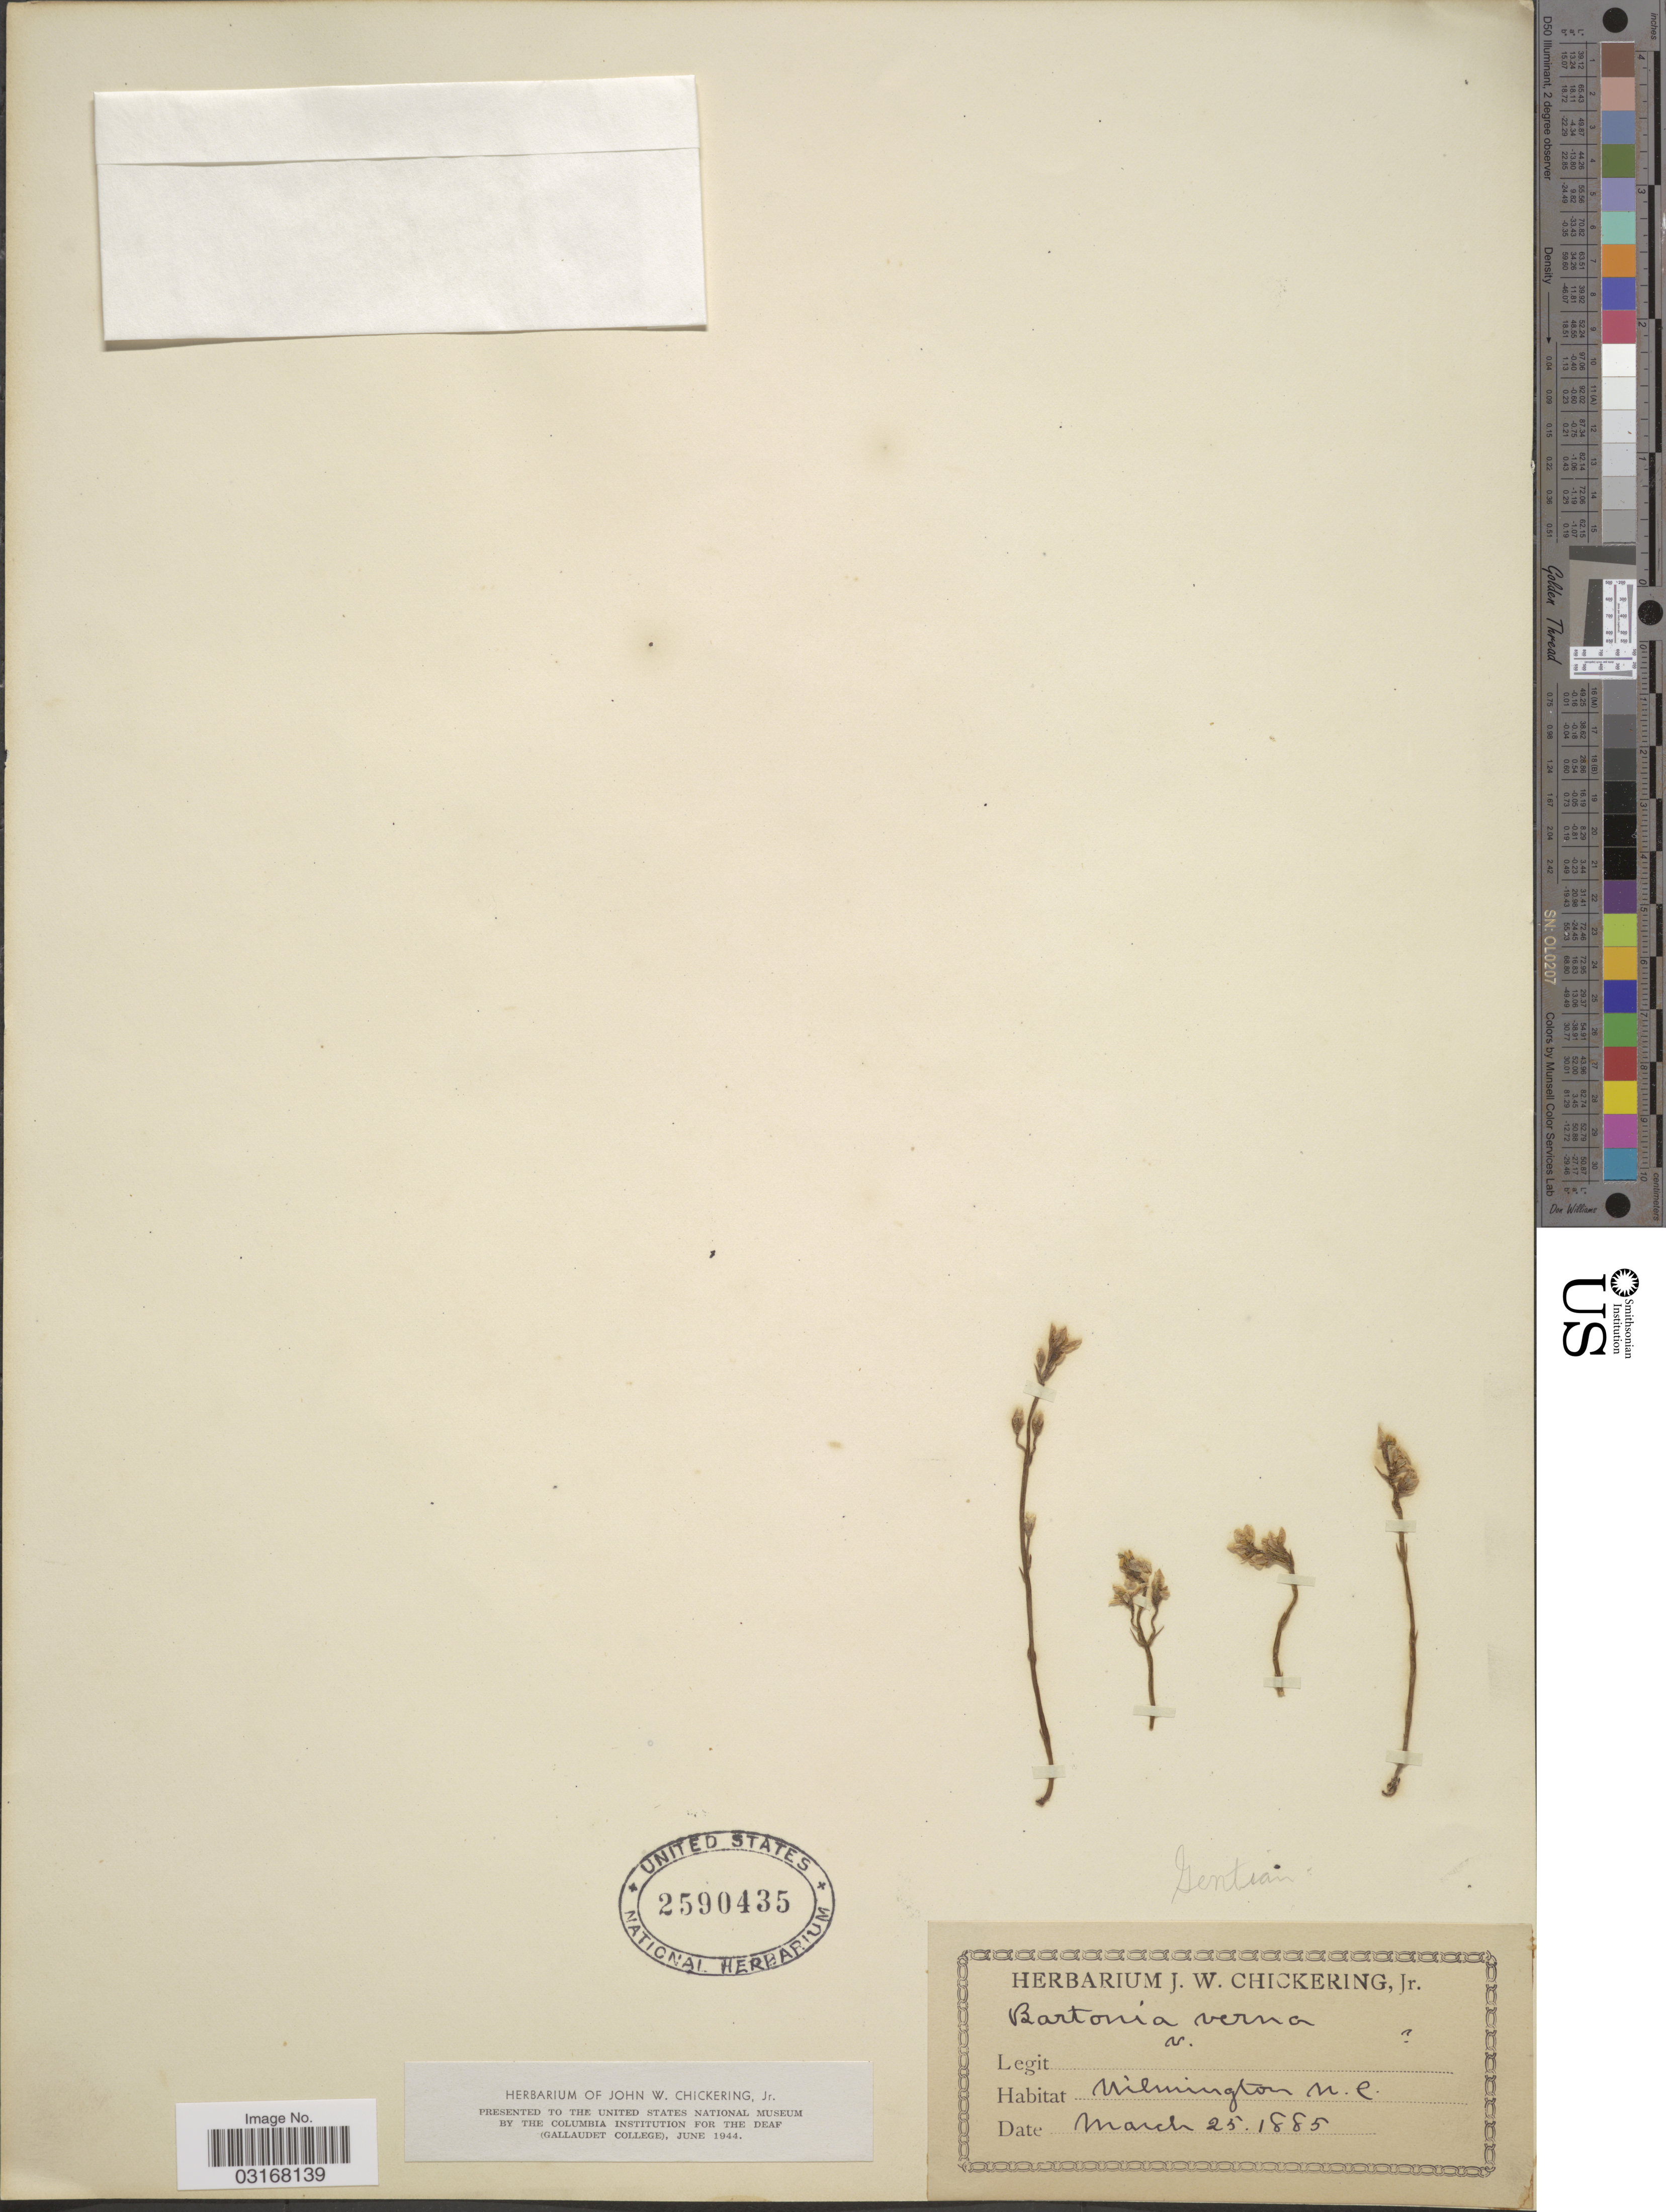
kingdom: Plantae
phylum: Tracheophyta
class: Magnoliopsida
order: Gentianales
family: Gentianaceae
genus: Bartonia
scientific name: Bartonia verna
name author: Muhl. ex A. Gray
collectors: ex herb. J.W. Chickering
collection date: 1885-03-25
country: United States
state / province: North Carolina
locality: Wilmington N. C.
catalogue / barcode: US 2590435